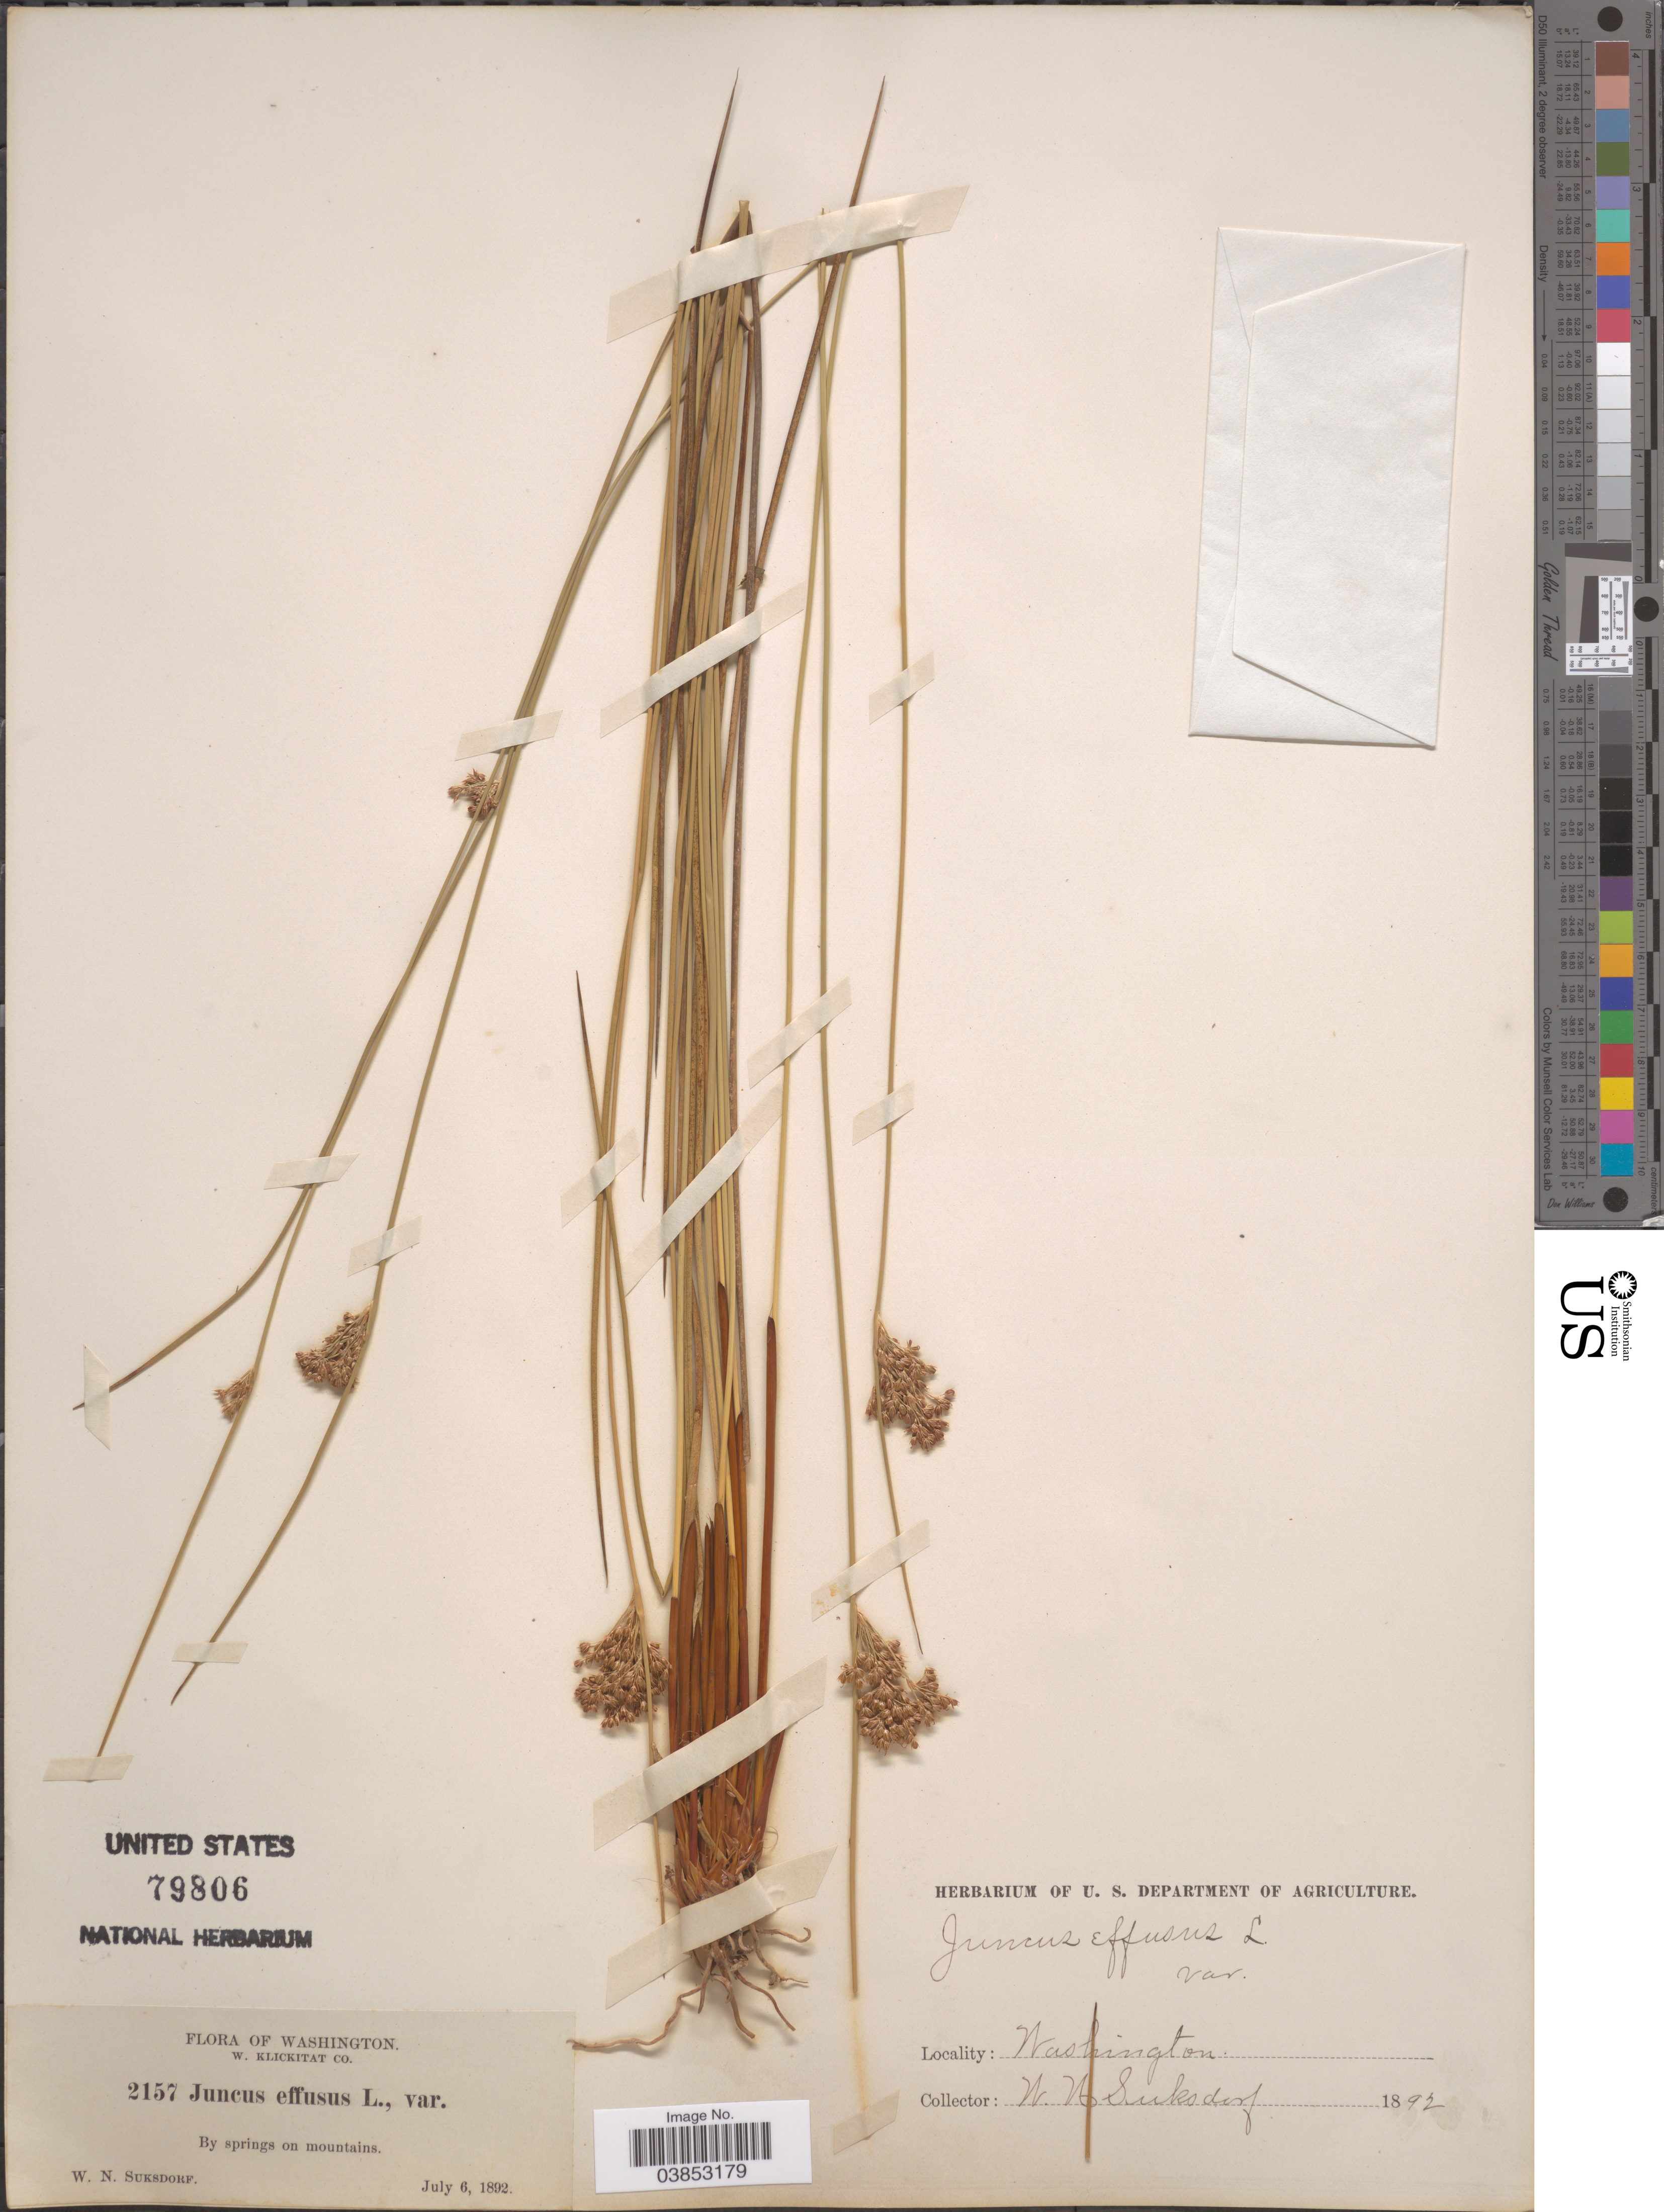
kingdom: Plantae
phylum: Tracheophyta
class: Liliopsida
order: Poales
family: Juncaceae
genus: Juncus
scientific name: Juncus effusus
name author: L.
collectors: W. N. Suksdorf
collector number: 2157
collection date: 1892-07-06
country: United States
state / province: Washington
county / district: Klickitat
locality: W. Klickitat Co. By springs on mountains.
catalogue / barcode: US 79806